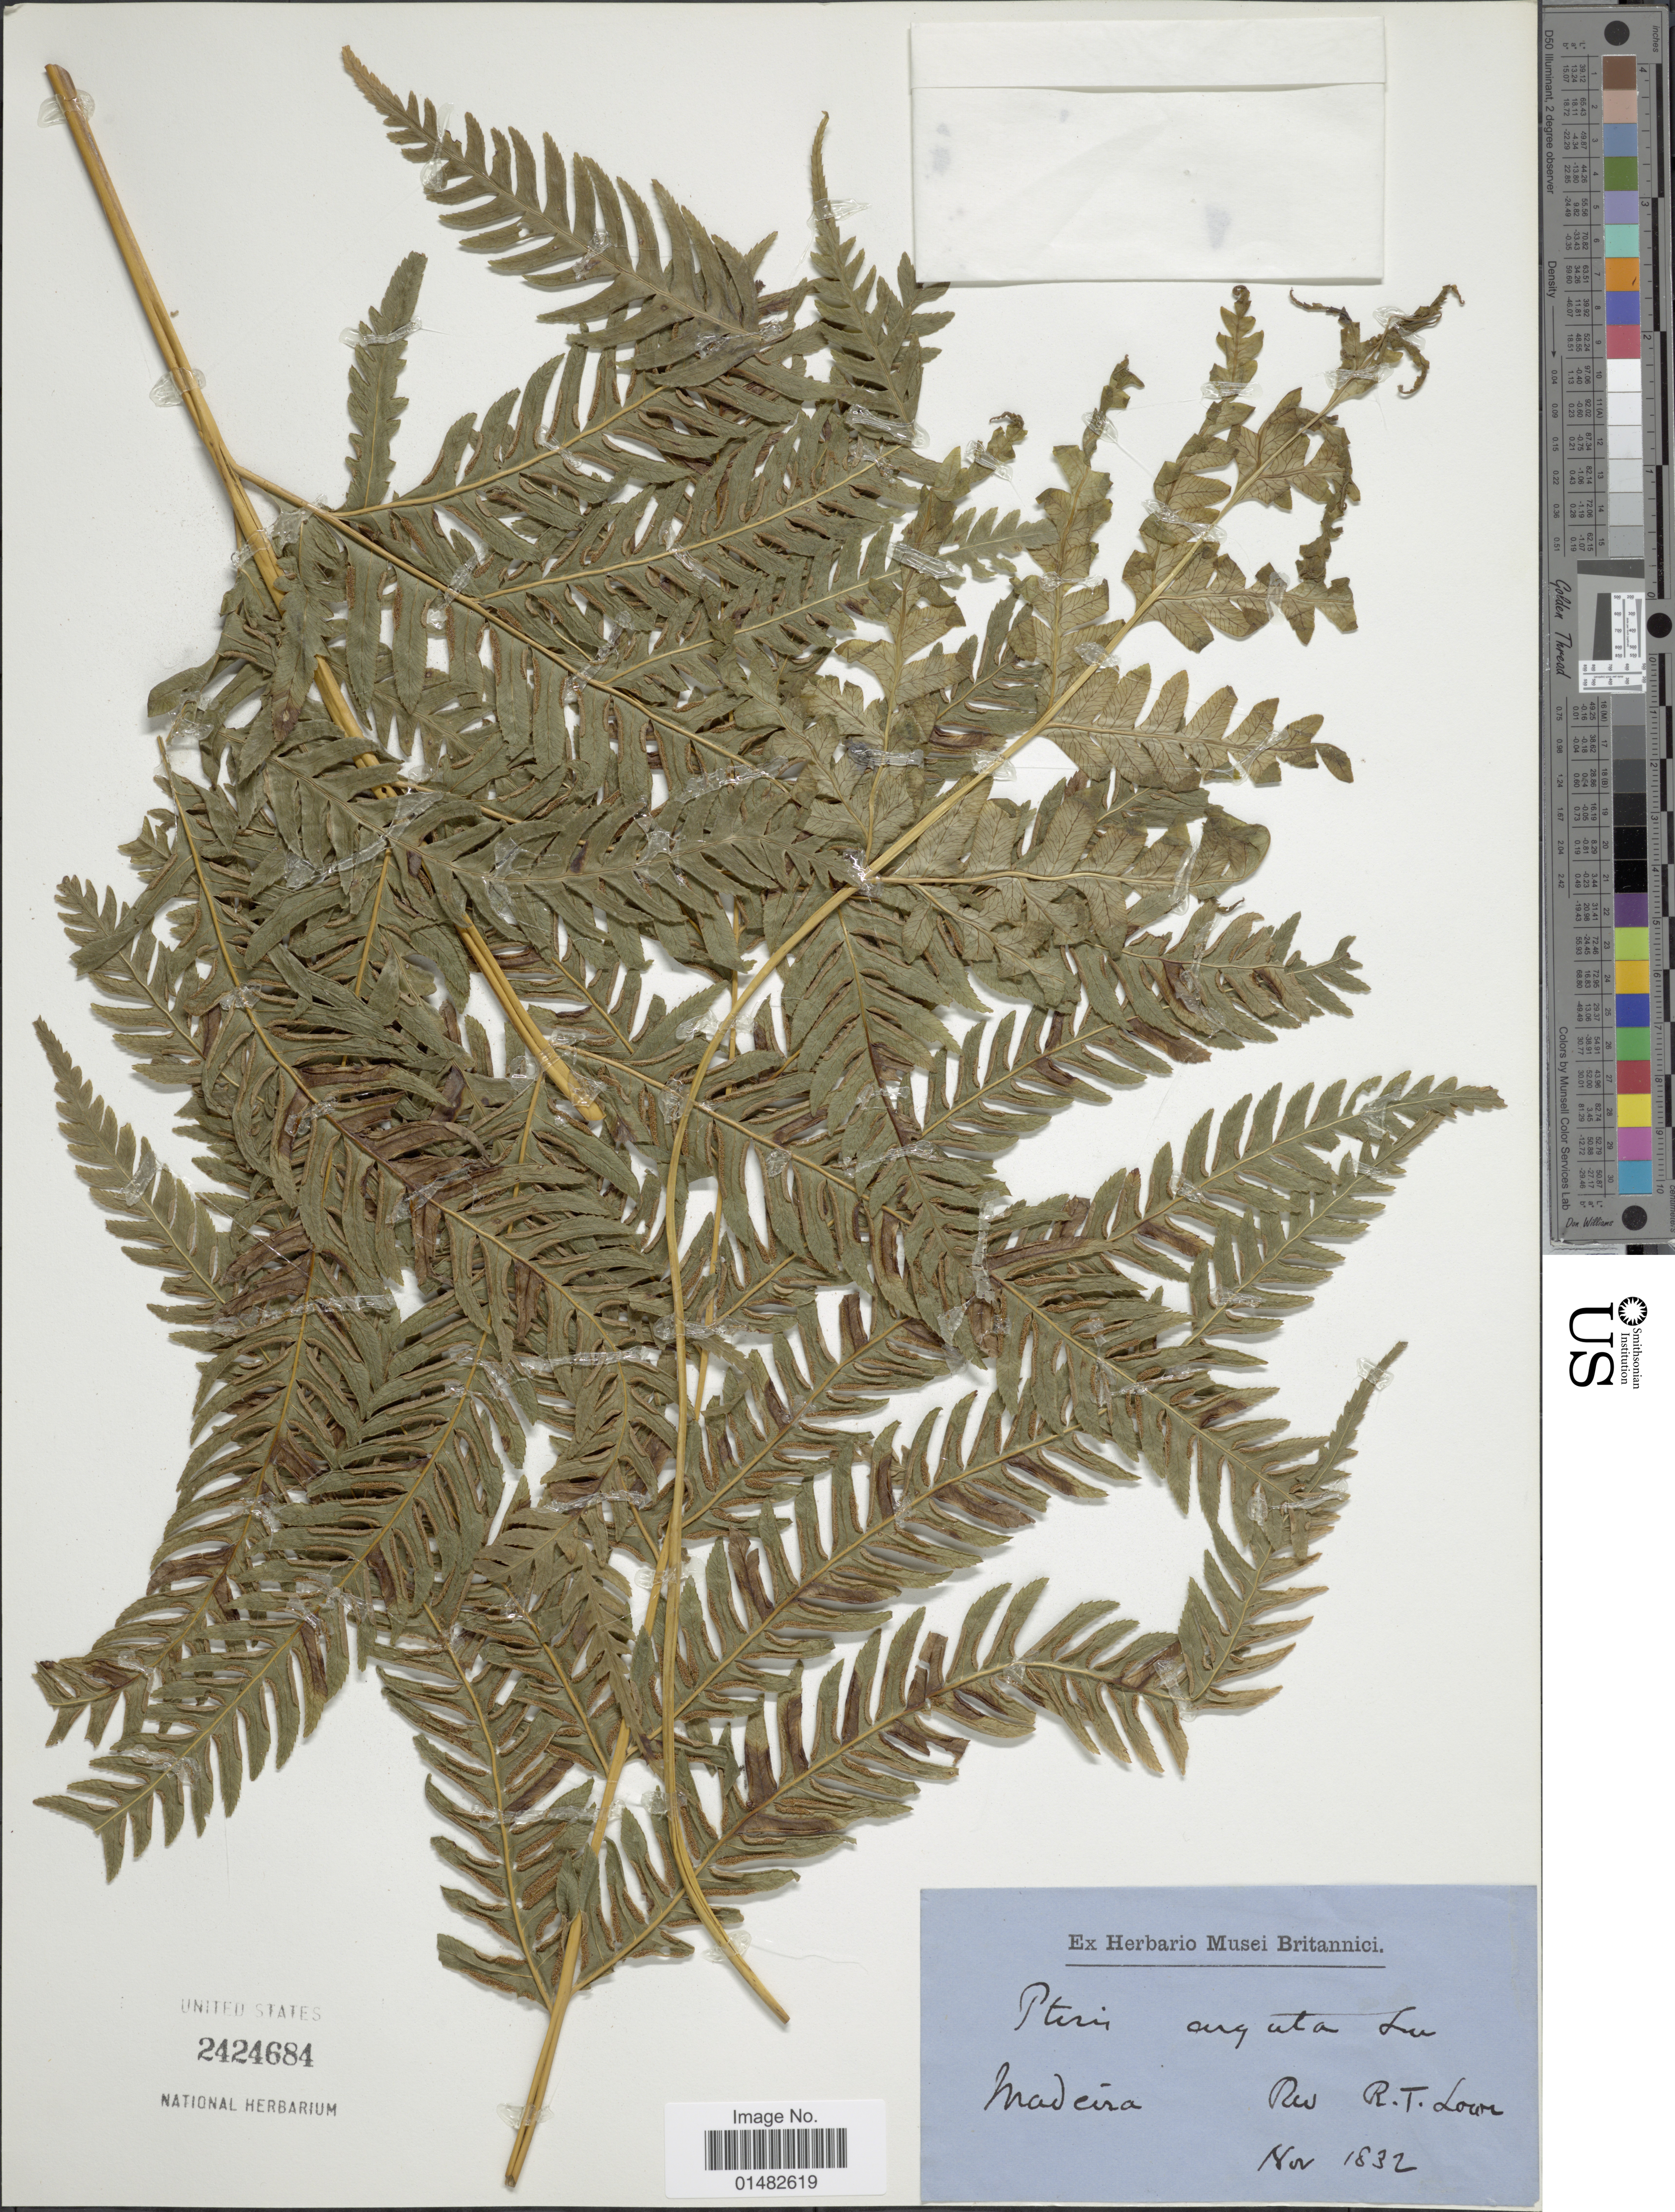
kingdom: Plantae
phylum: Tracheophyta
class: Polypodiopsida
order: Polypodiales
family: Pteridaceae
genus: Pteris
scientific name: Pteris arguta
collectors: R. T. Lowe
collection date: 1832-11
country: Portugal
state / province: Madeira (Aut. Reg.)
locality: Madeira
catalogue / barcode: US 2424684